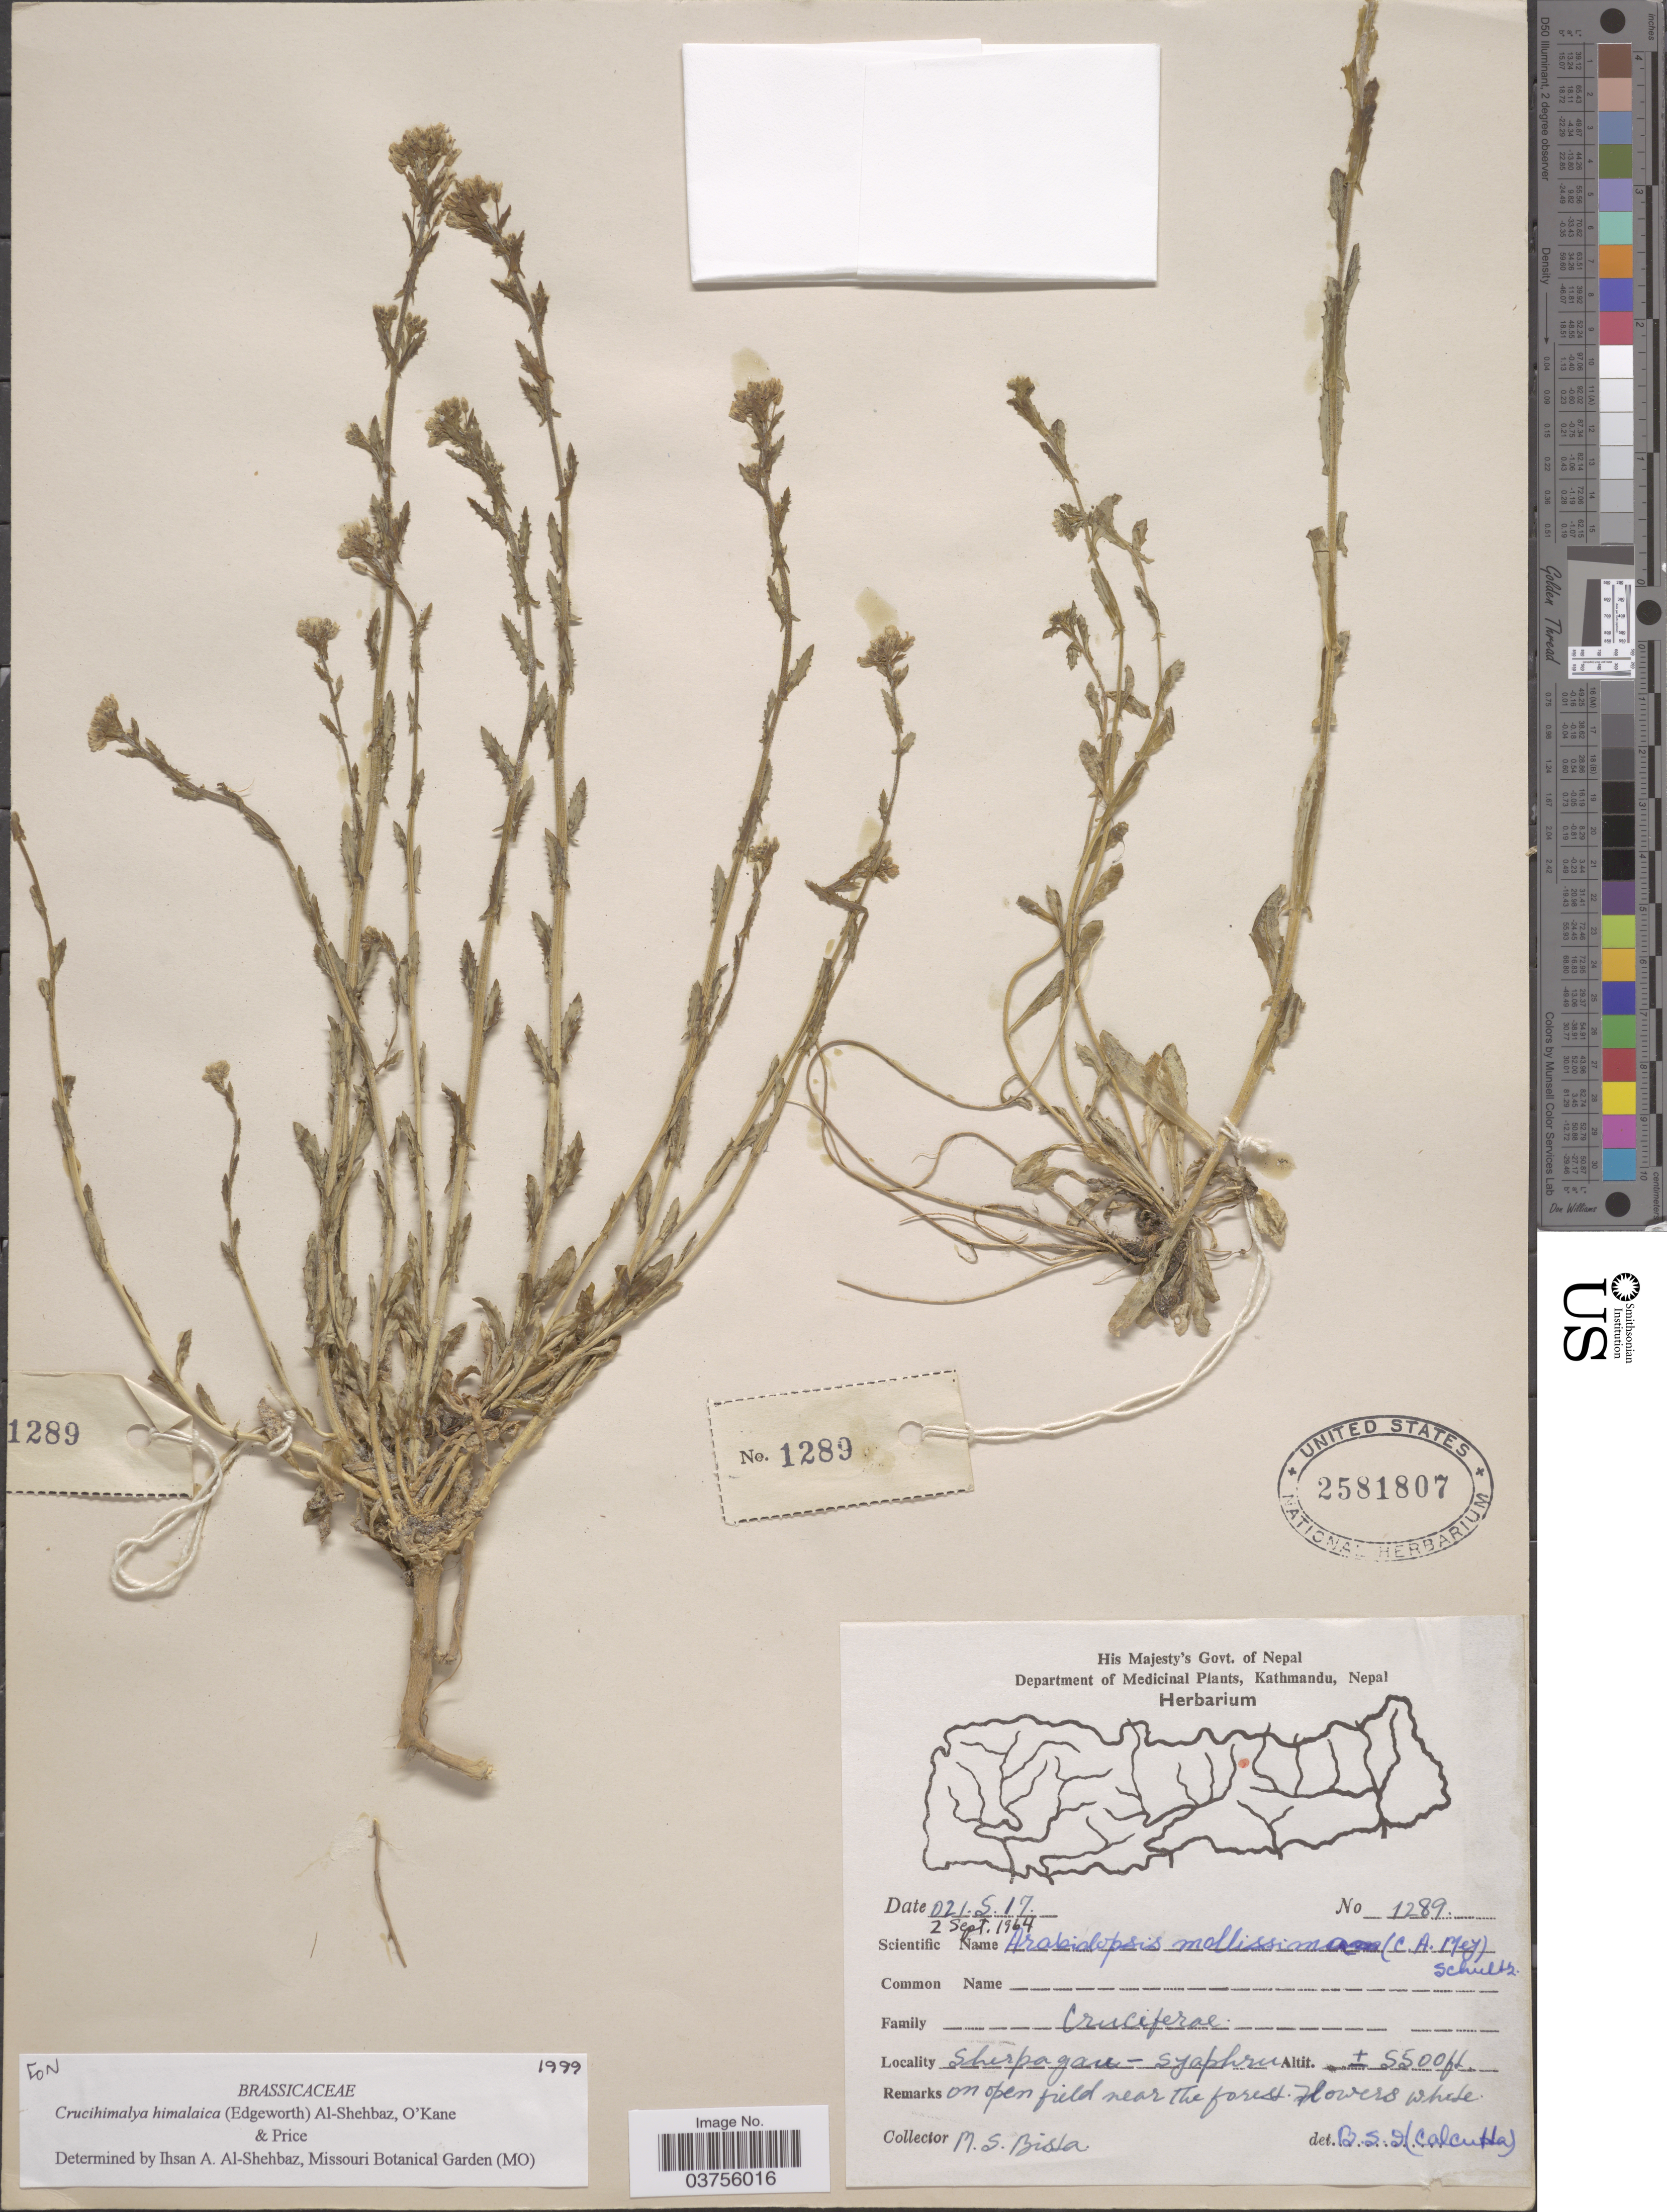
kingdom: Plantae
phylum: Tracheophyta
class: Magnoliopsida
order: Brassicales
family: Brassicaceae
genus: Crucihimalaya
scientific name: Crucihimalaya himalaica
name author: (Edgew.) Al-Shehbaz et al.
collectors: M. Bista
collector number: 1289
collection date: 1964-09-02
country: Nepal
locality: Sherpagau-Syaphru.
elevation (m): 1676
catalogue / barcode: US 2581807